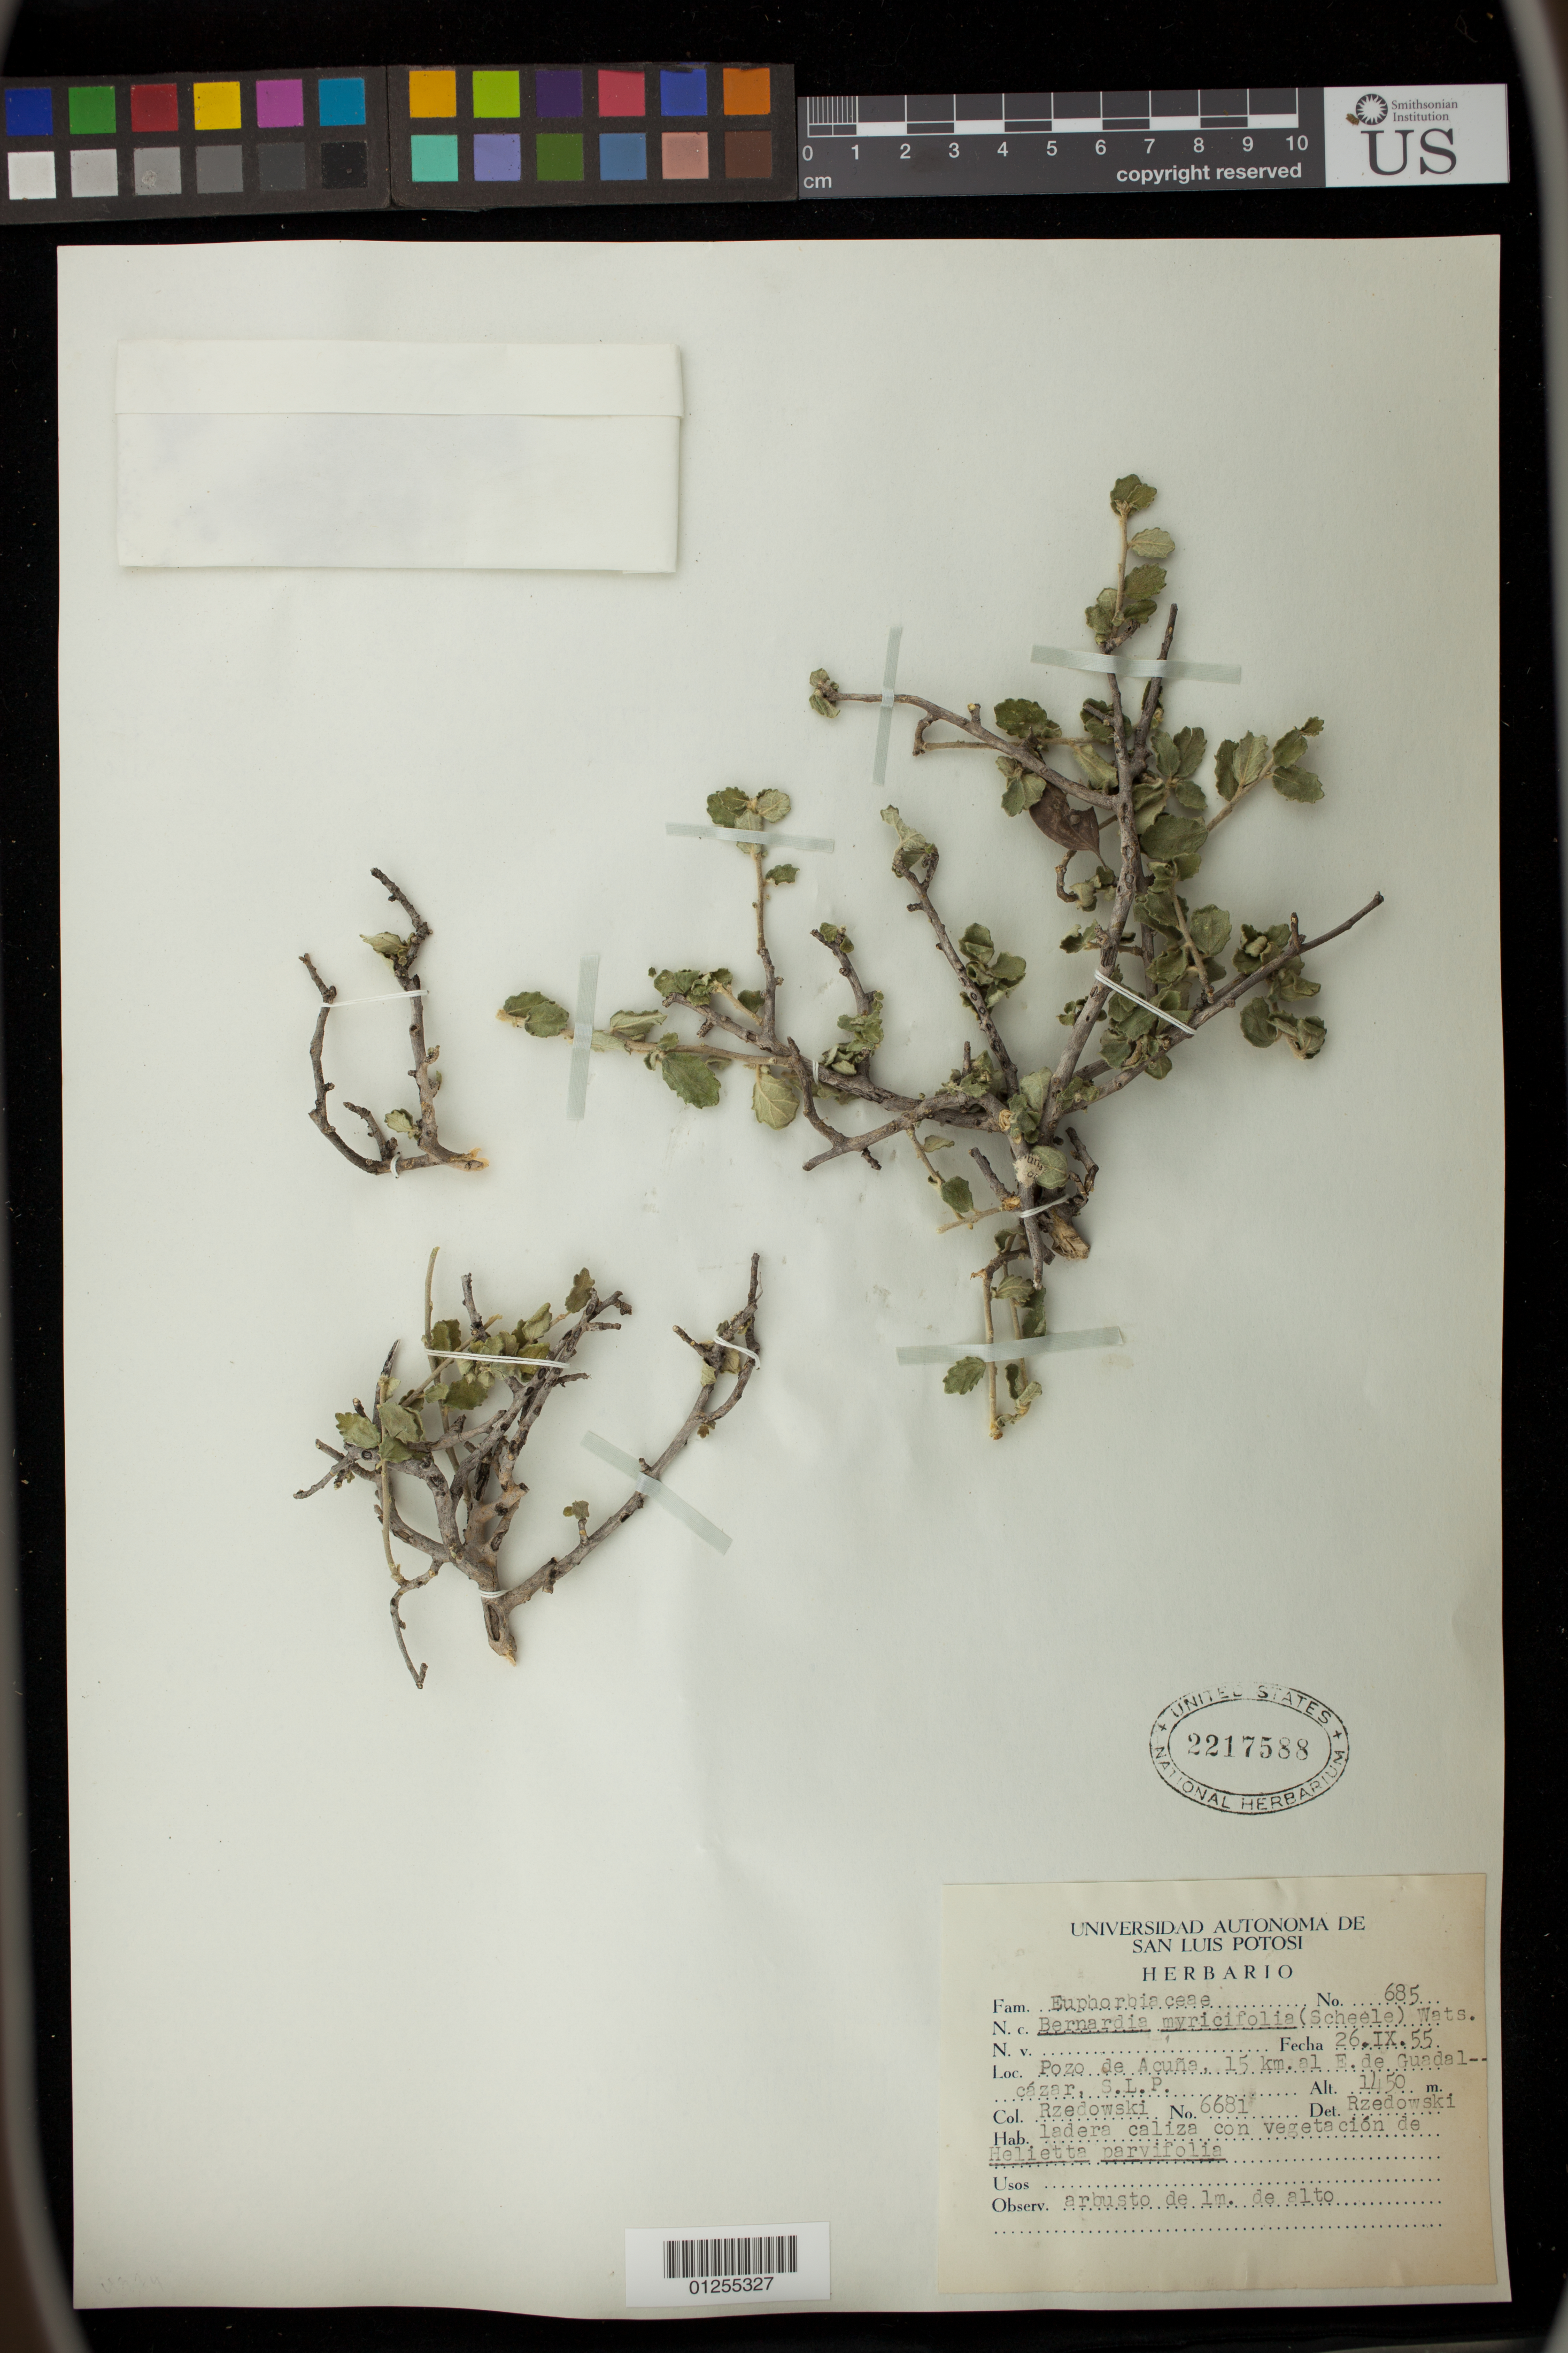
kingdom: Plantae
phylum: Tracheophyta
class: Magnoliopsida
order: Malpighiales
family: Euphorbiaceae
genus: Bernardia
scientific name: Bernardia myricifolia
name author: (Scheele) S. Watson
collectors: Rzedowski, --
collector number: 685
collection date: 1955-09-26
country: Mexico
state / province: San Luis Potosi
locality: Pozo de Acuna, 15km al E. de Guadalcazar. S.L.P.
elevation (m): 1450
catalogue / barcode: US 2217588